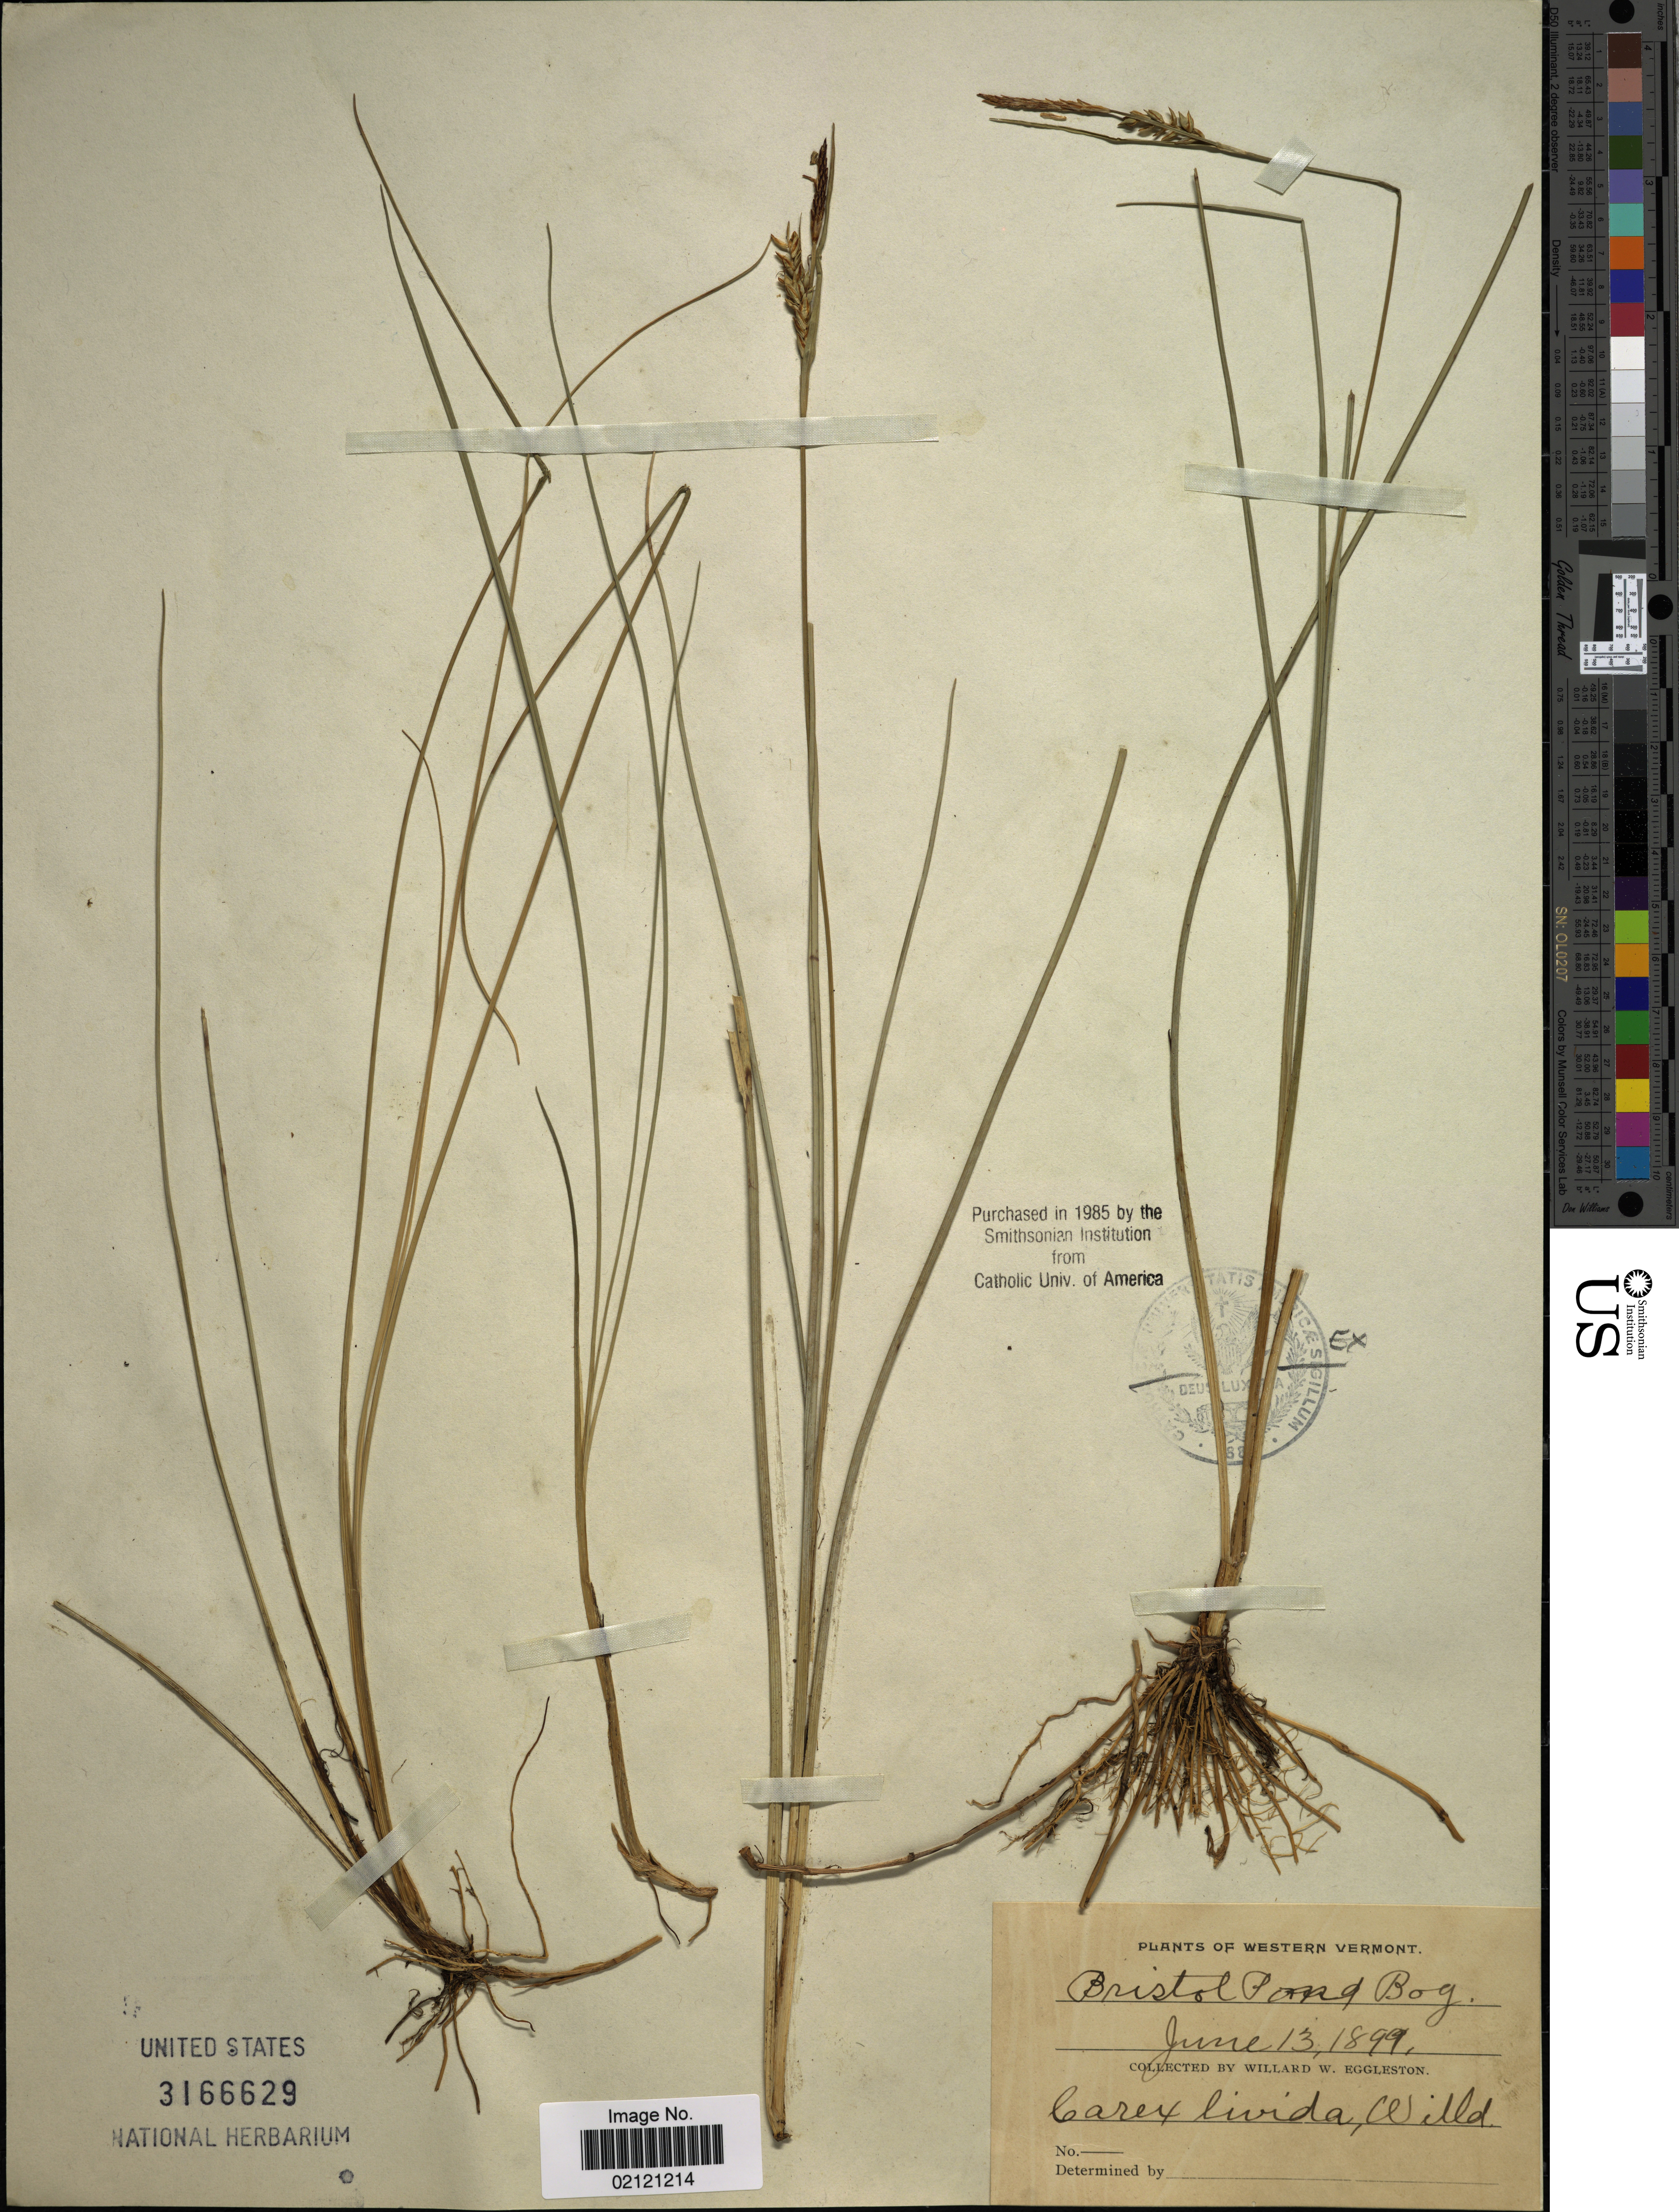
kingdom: Plantae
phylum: Tracheophyta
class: Liliopsida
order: Poales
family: Cyperaceae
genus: Carex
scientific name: Carex livida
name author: (Wahlenb.) Willd.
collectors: W. W. Eggleston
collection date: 1899-06-13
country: United States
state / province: Vermont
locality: Western Vermont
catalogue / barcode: US 3166629